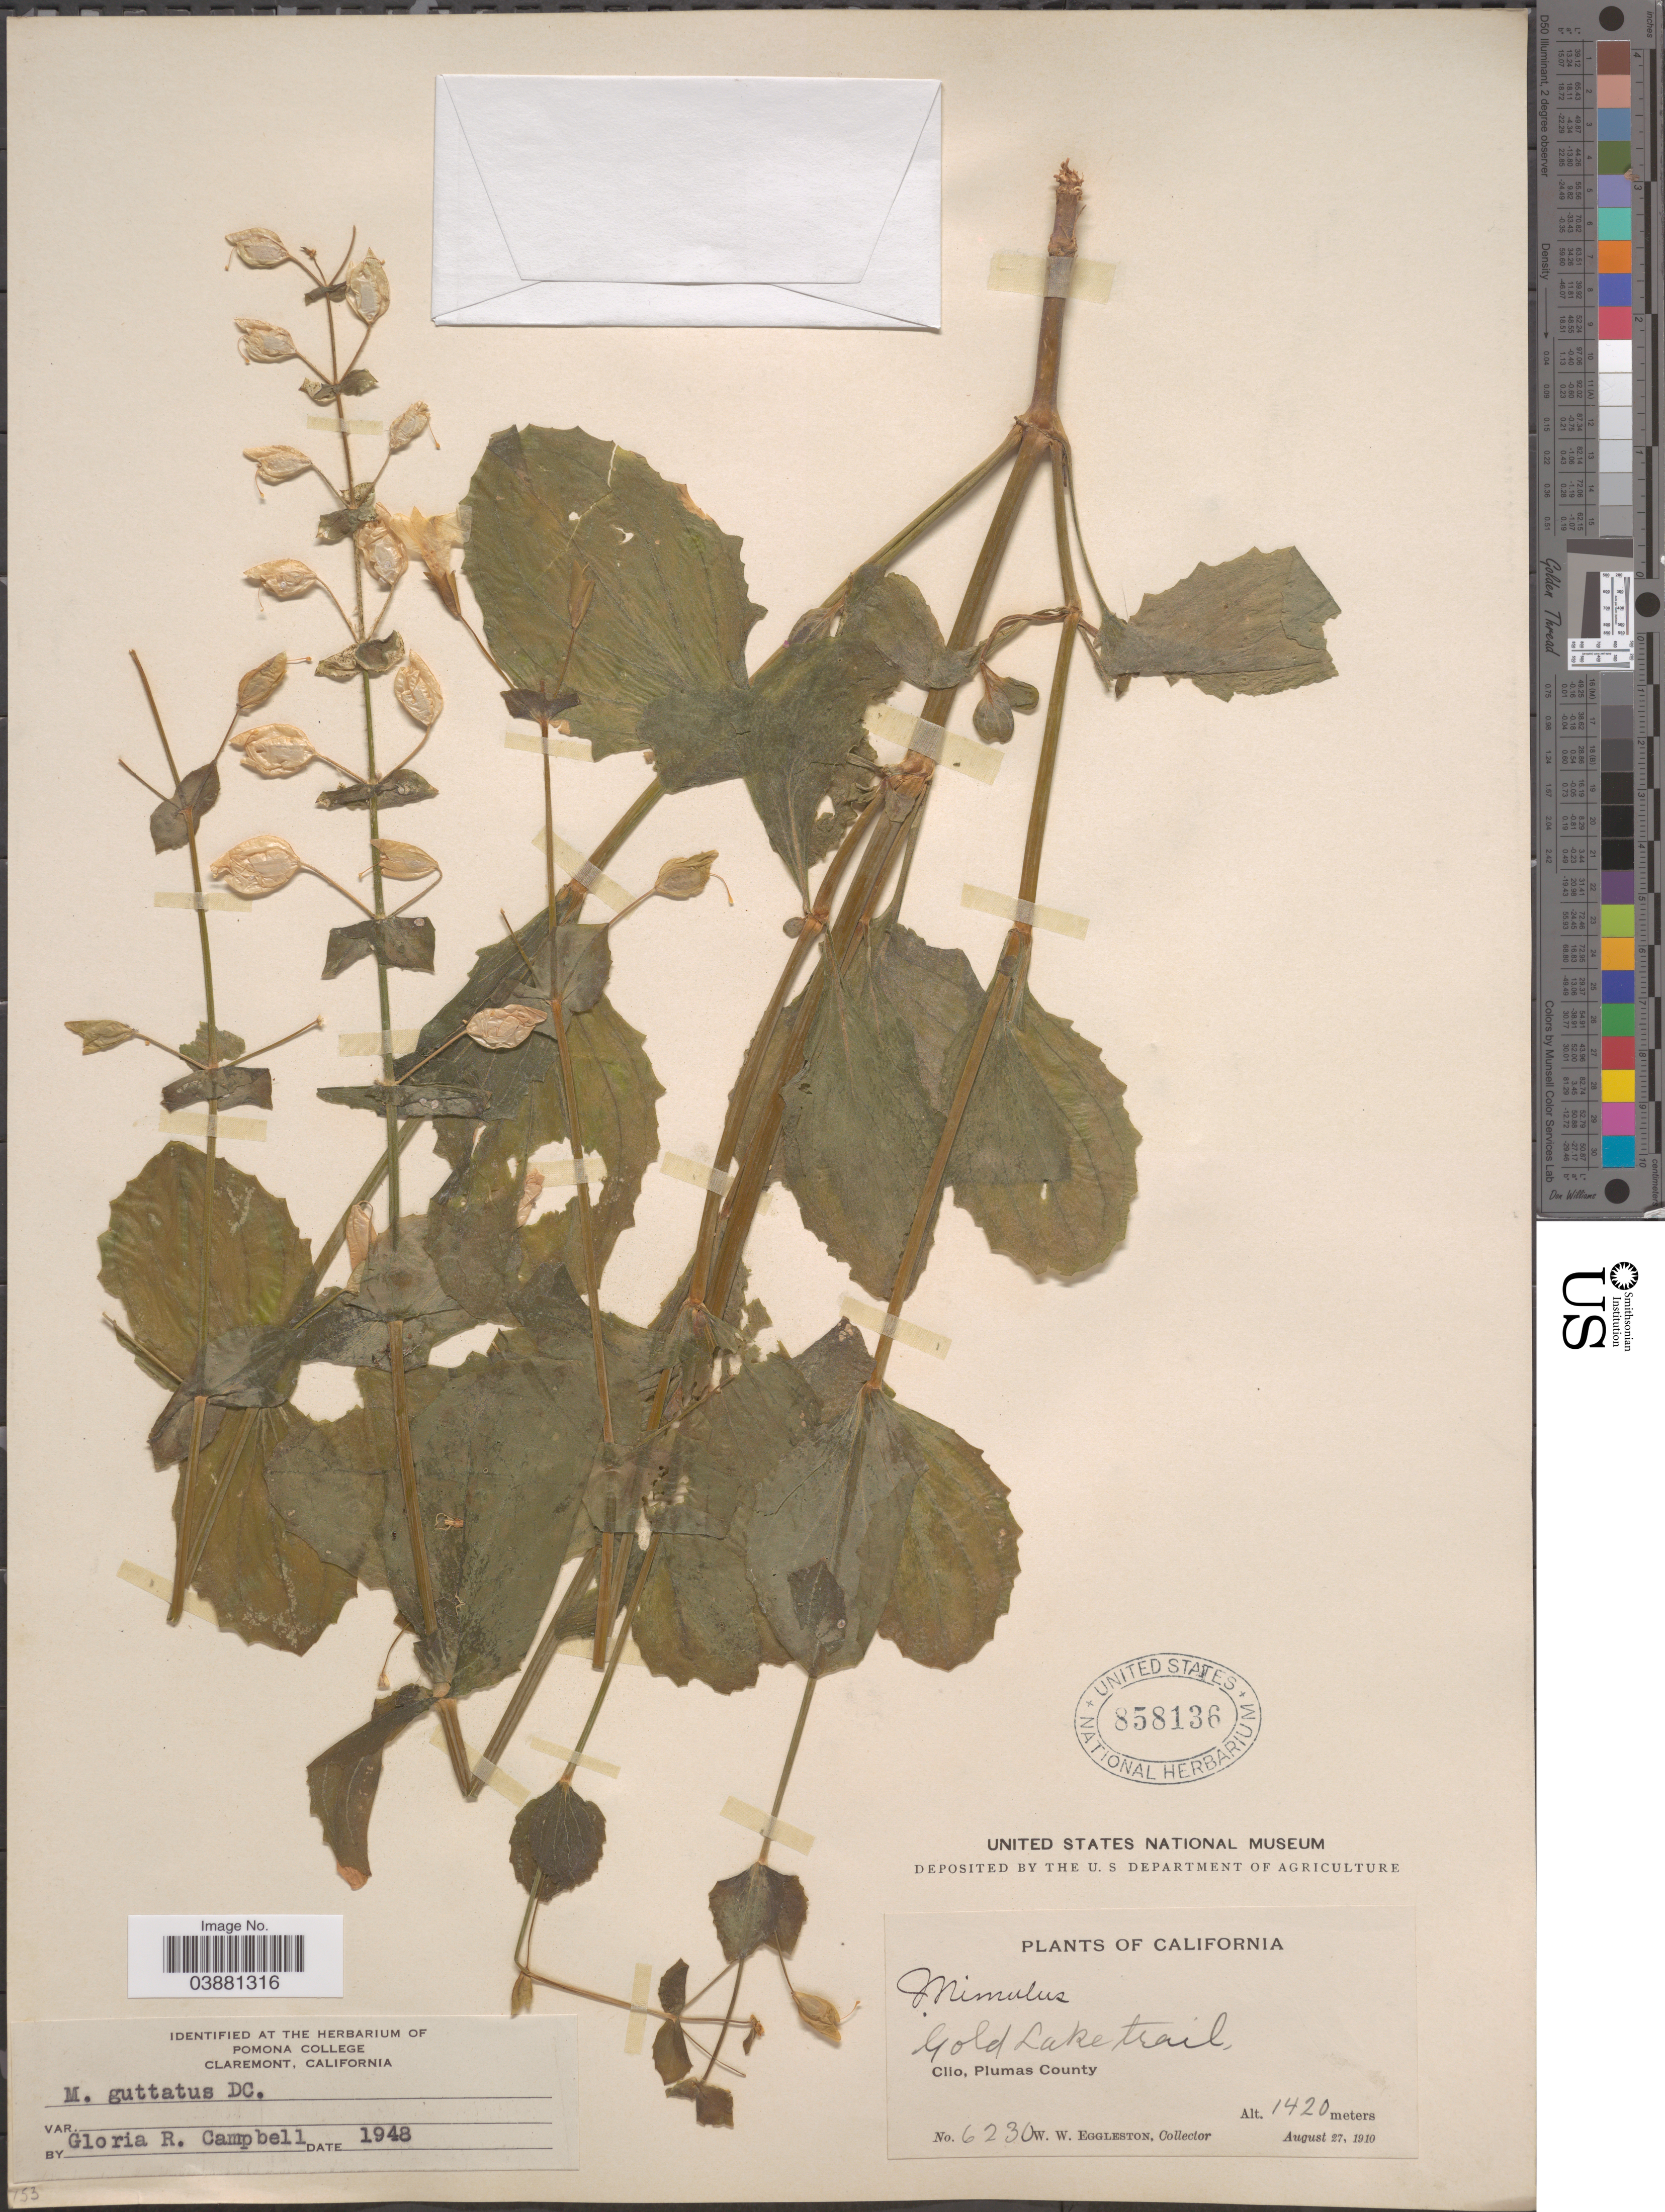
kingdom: Plantae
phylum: Tracheophyta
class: Magnoliopsida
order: Lamiales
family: Phrymaceae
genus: Mimulus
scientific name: Mimulus guttatus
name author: DC.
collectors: W. W. Eggleston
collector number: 6230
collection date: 1910-08-27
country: United States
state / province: California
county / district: Plumas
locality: Gold Lake trail. Clio, Plumas County.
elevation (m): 1420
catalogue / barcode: US 858136